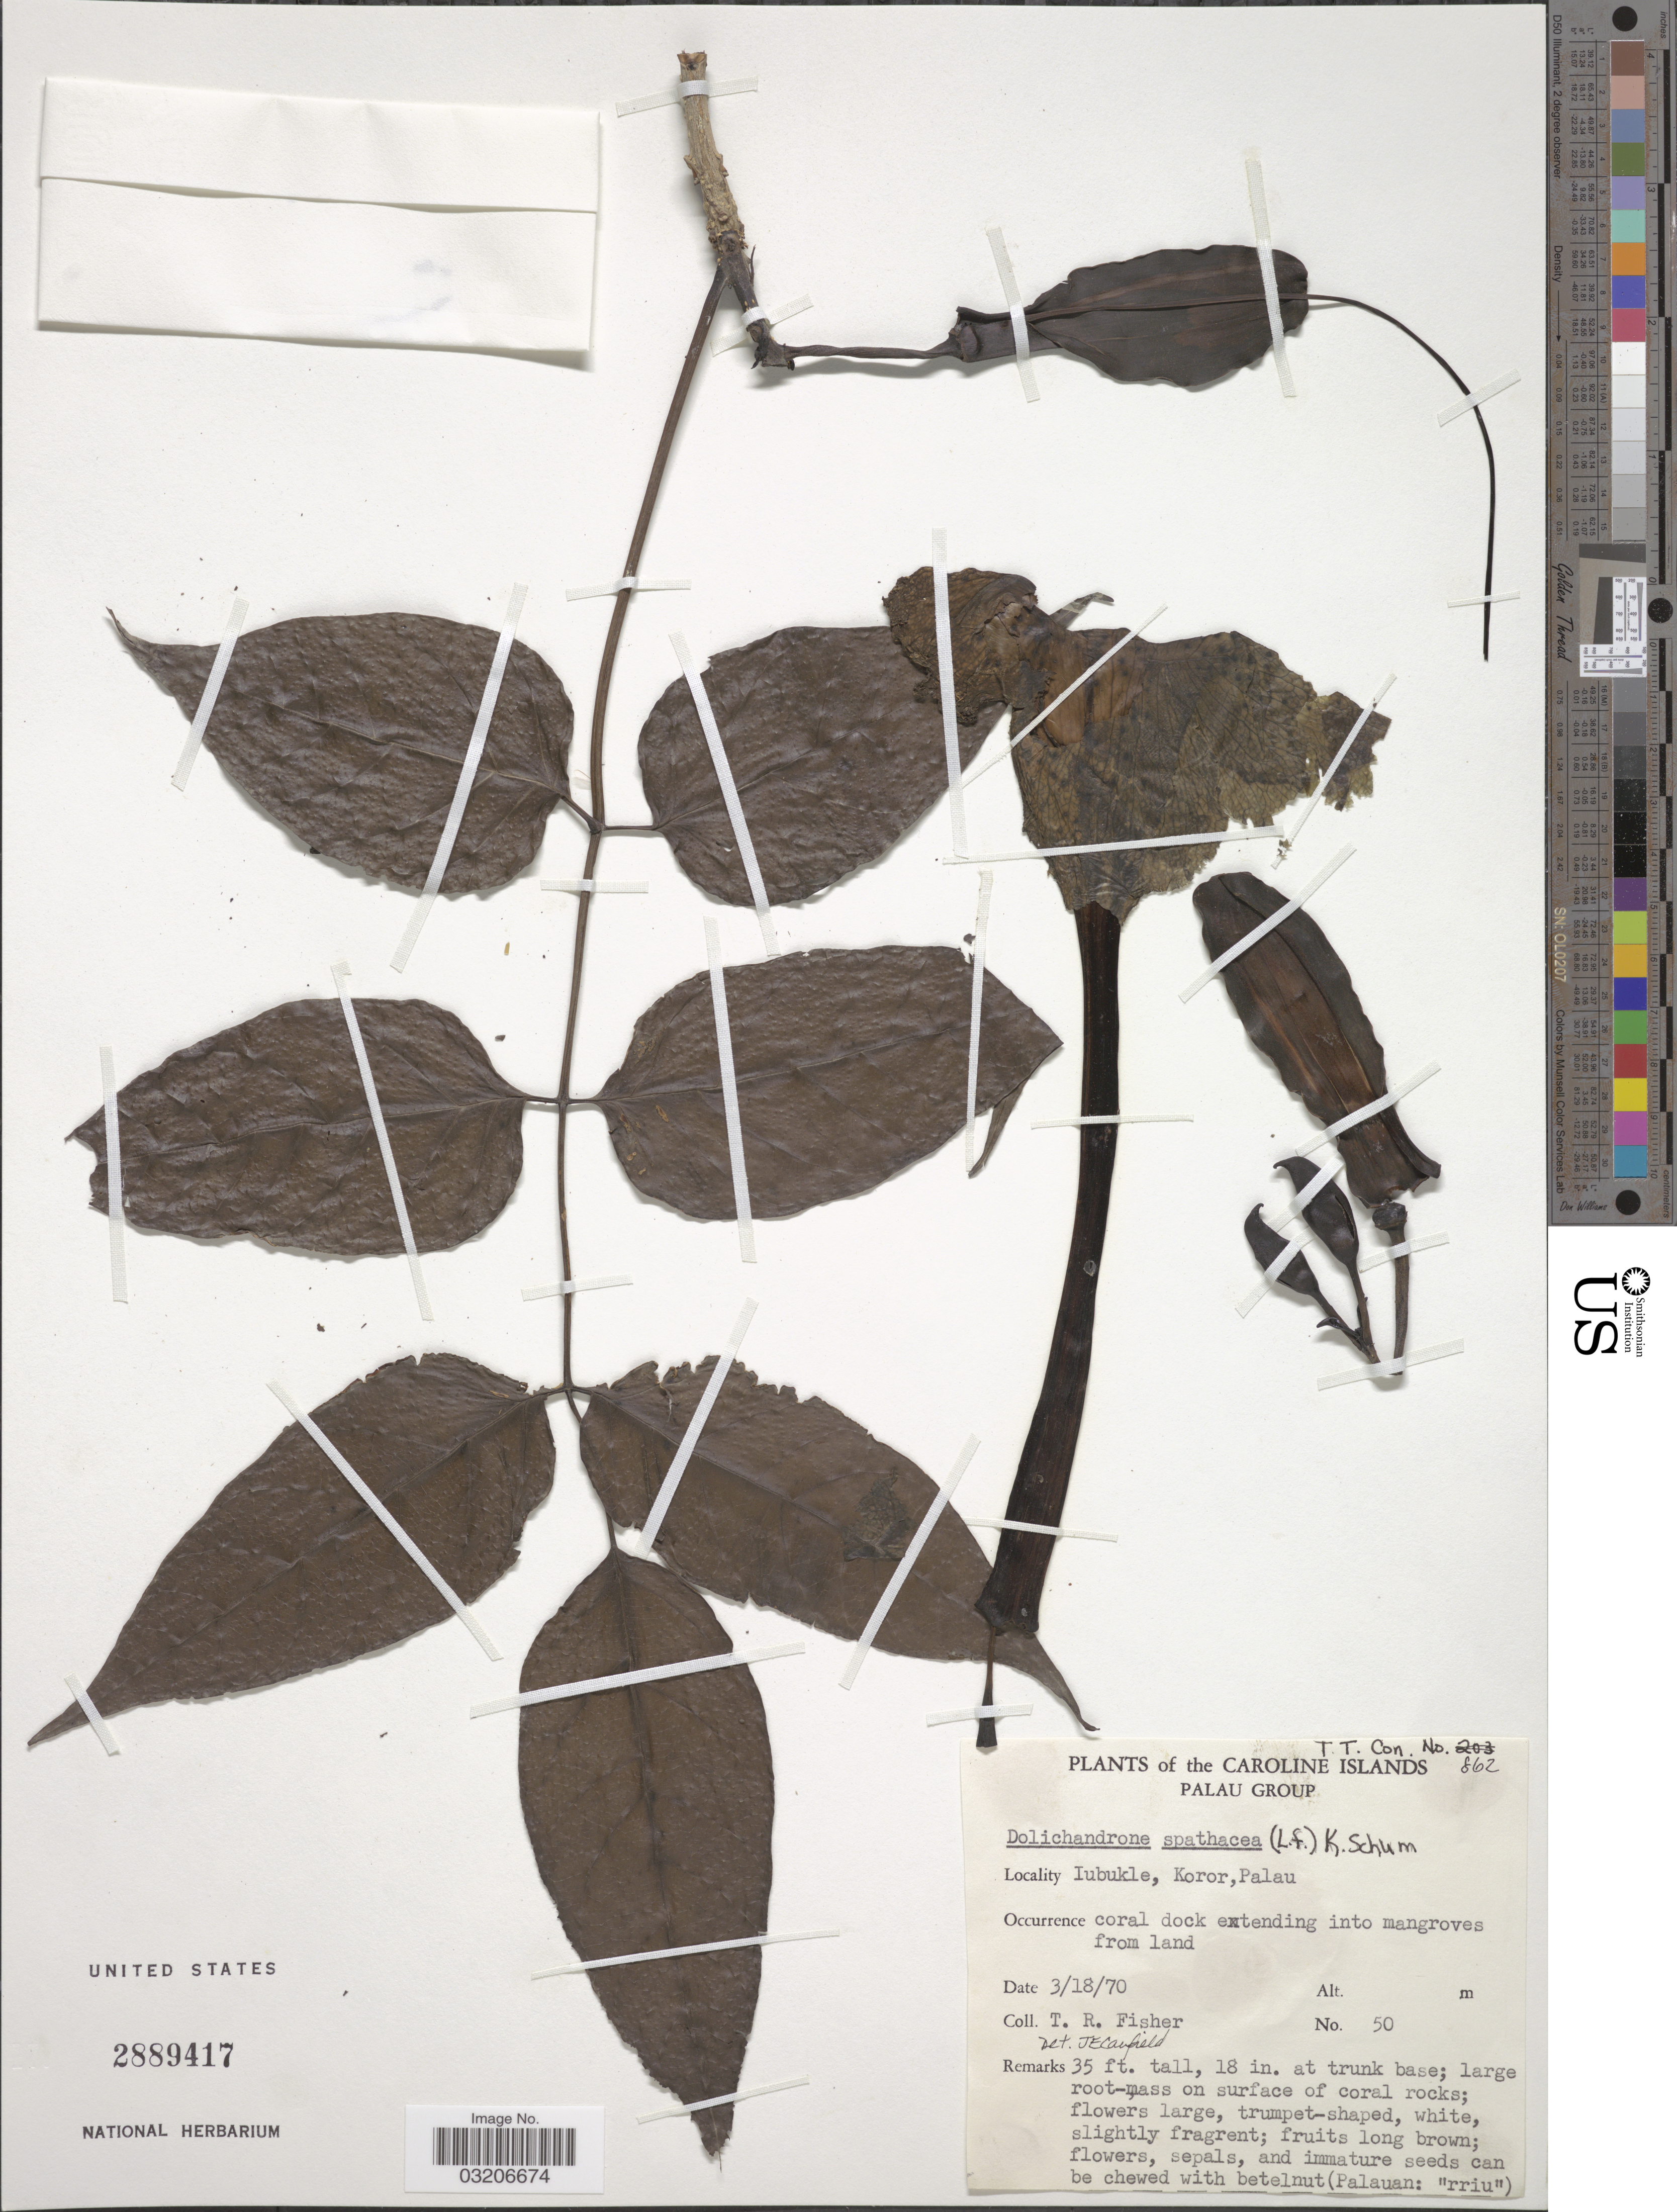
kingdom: Plantae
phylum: Tracheophyta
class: Magnoliopsida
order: Lamiales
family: Bignoniaceae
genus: Dolichandrone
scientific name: Dolichandrone spathacea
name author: (L. f.) K. Schum.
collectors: T. R. Fisher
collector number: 50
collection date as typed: Transcribed d/m/y: 18/3/70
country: Palau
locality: The Caroline Islands. Palau Group. Iubukle, Koror, Palau.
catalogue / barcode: US 2889417